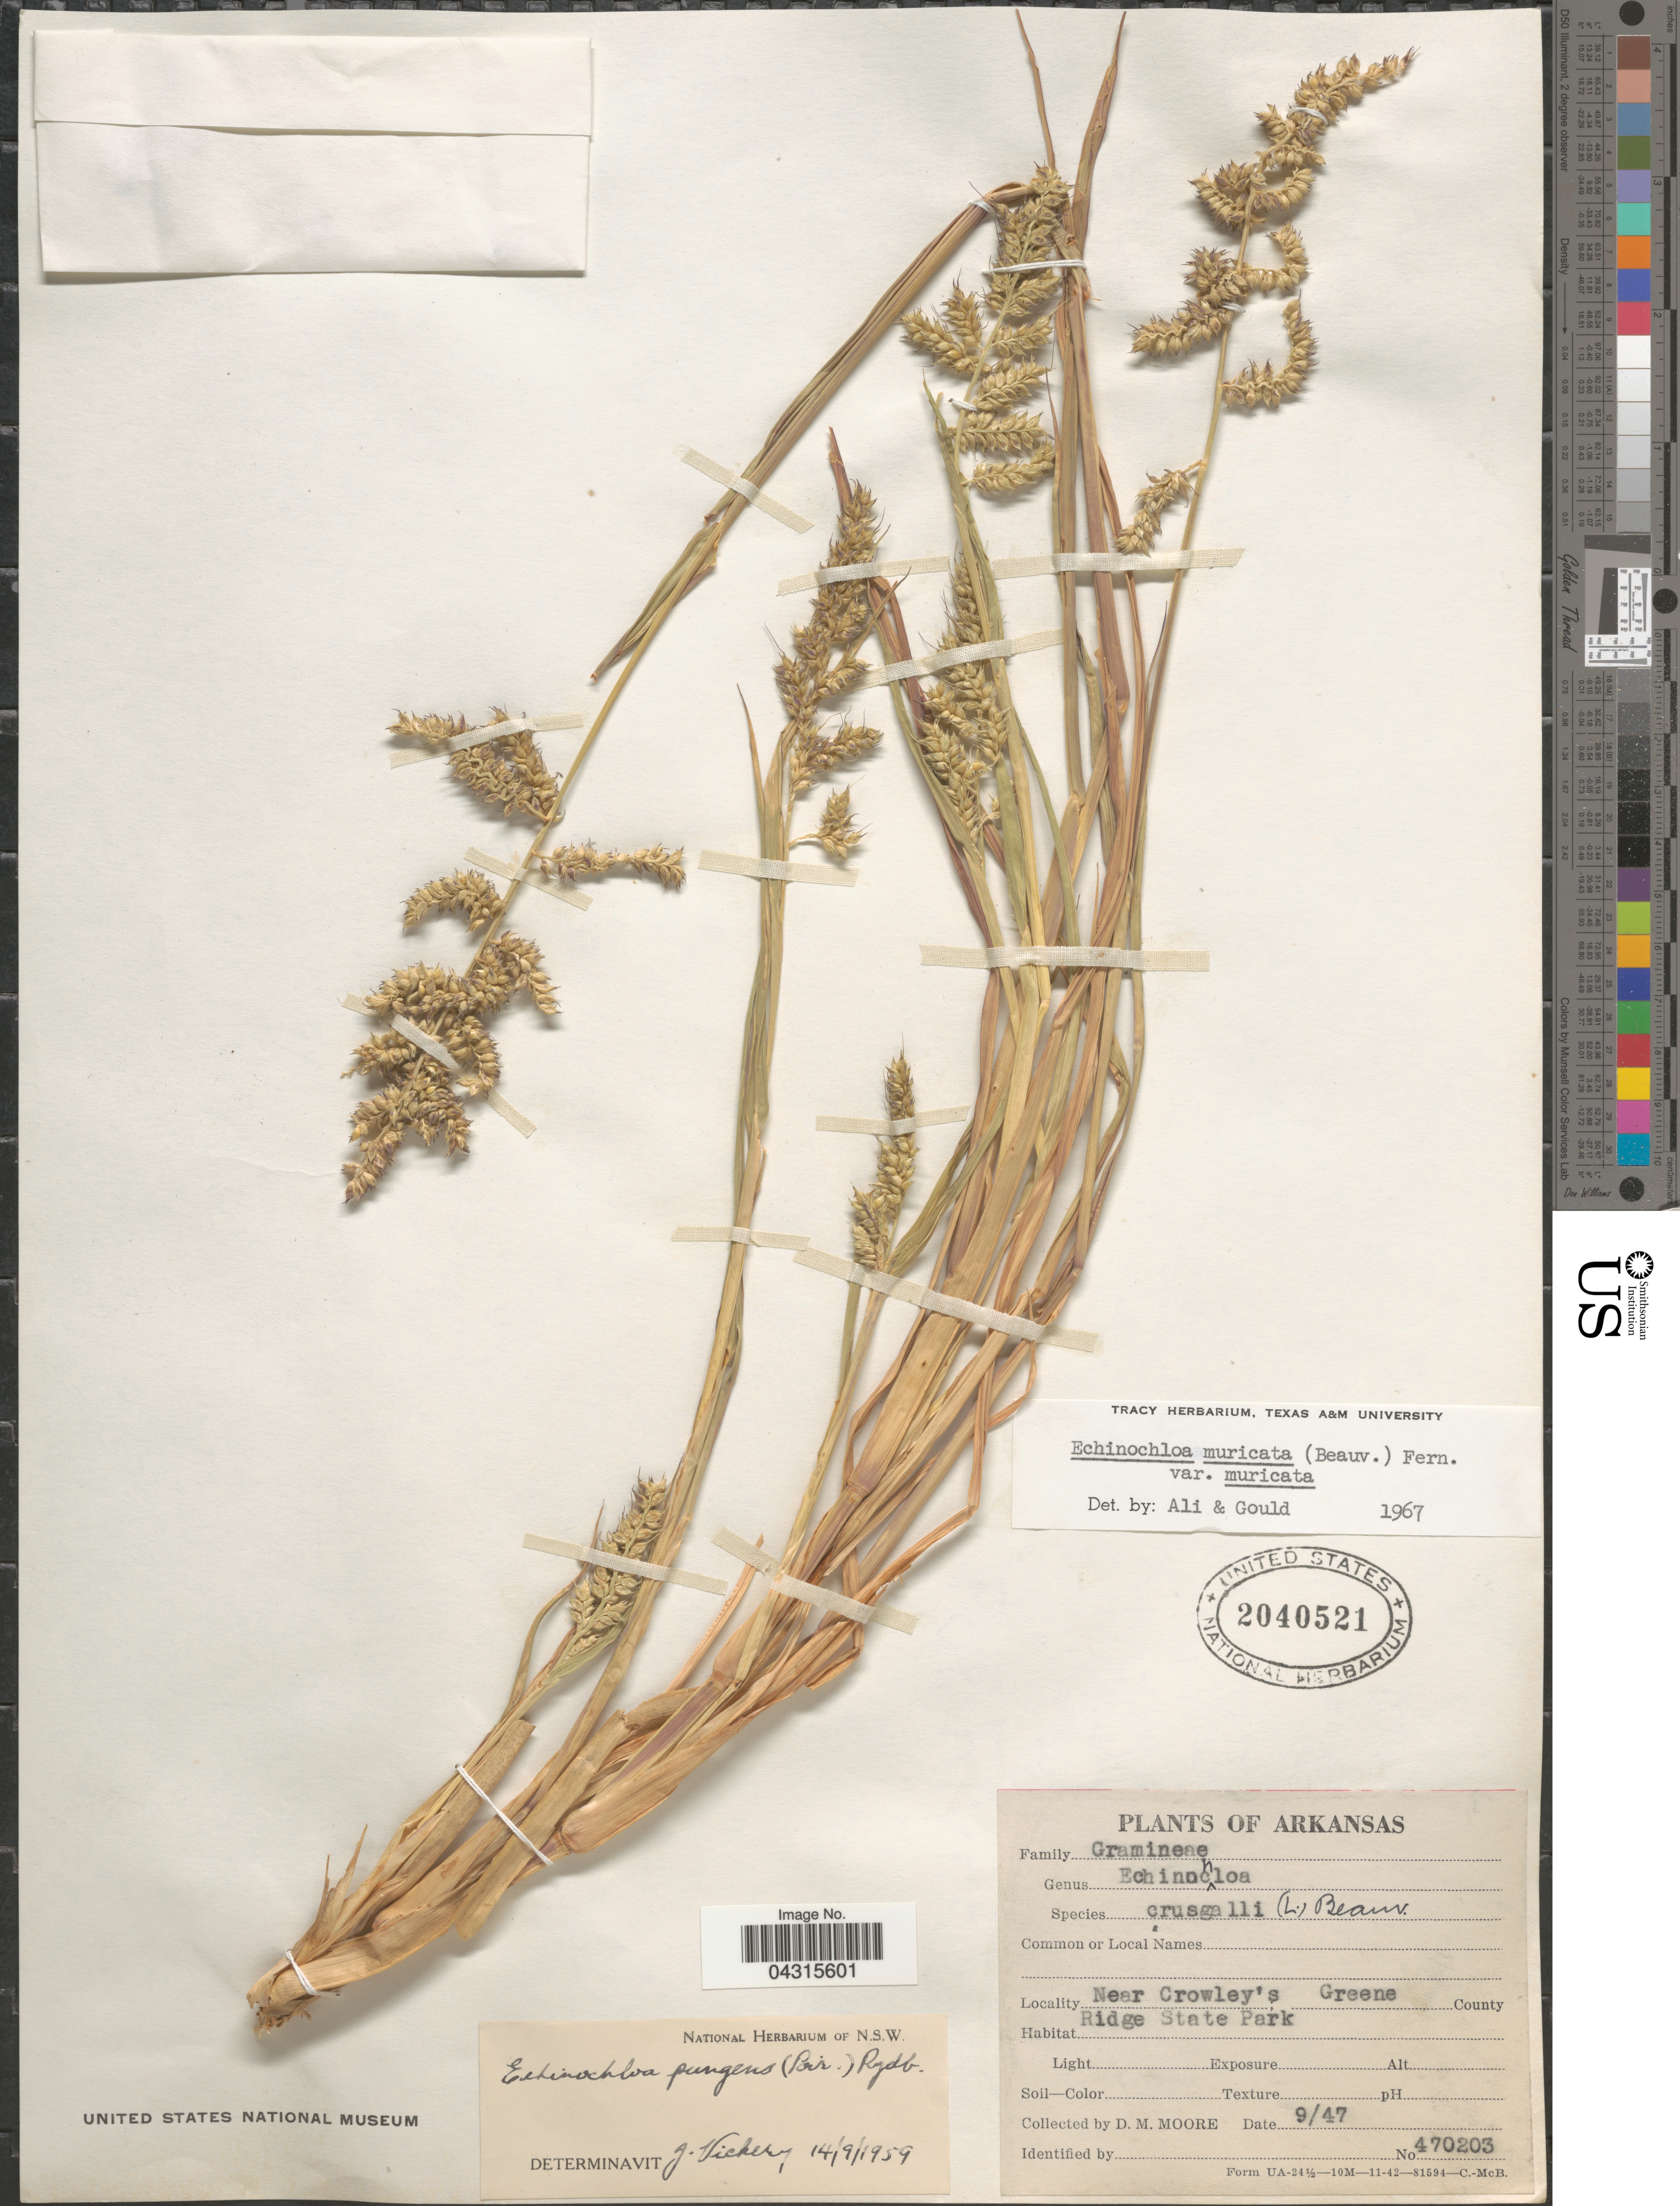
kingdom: Plantae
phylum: Tracheophyta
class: Liliopsida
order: Poales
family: Poaceae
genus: Echinochloa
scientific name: Echinochloa muricata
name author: (P. Beauv.) Fernald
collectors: D. Moore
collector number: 470203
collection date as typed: Transcribed d/m/y: /9/47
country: United States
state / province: Arkansas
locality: Near Crowley's Greene County. Ridge State Park.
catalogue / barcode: US 2040521